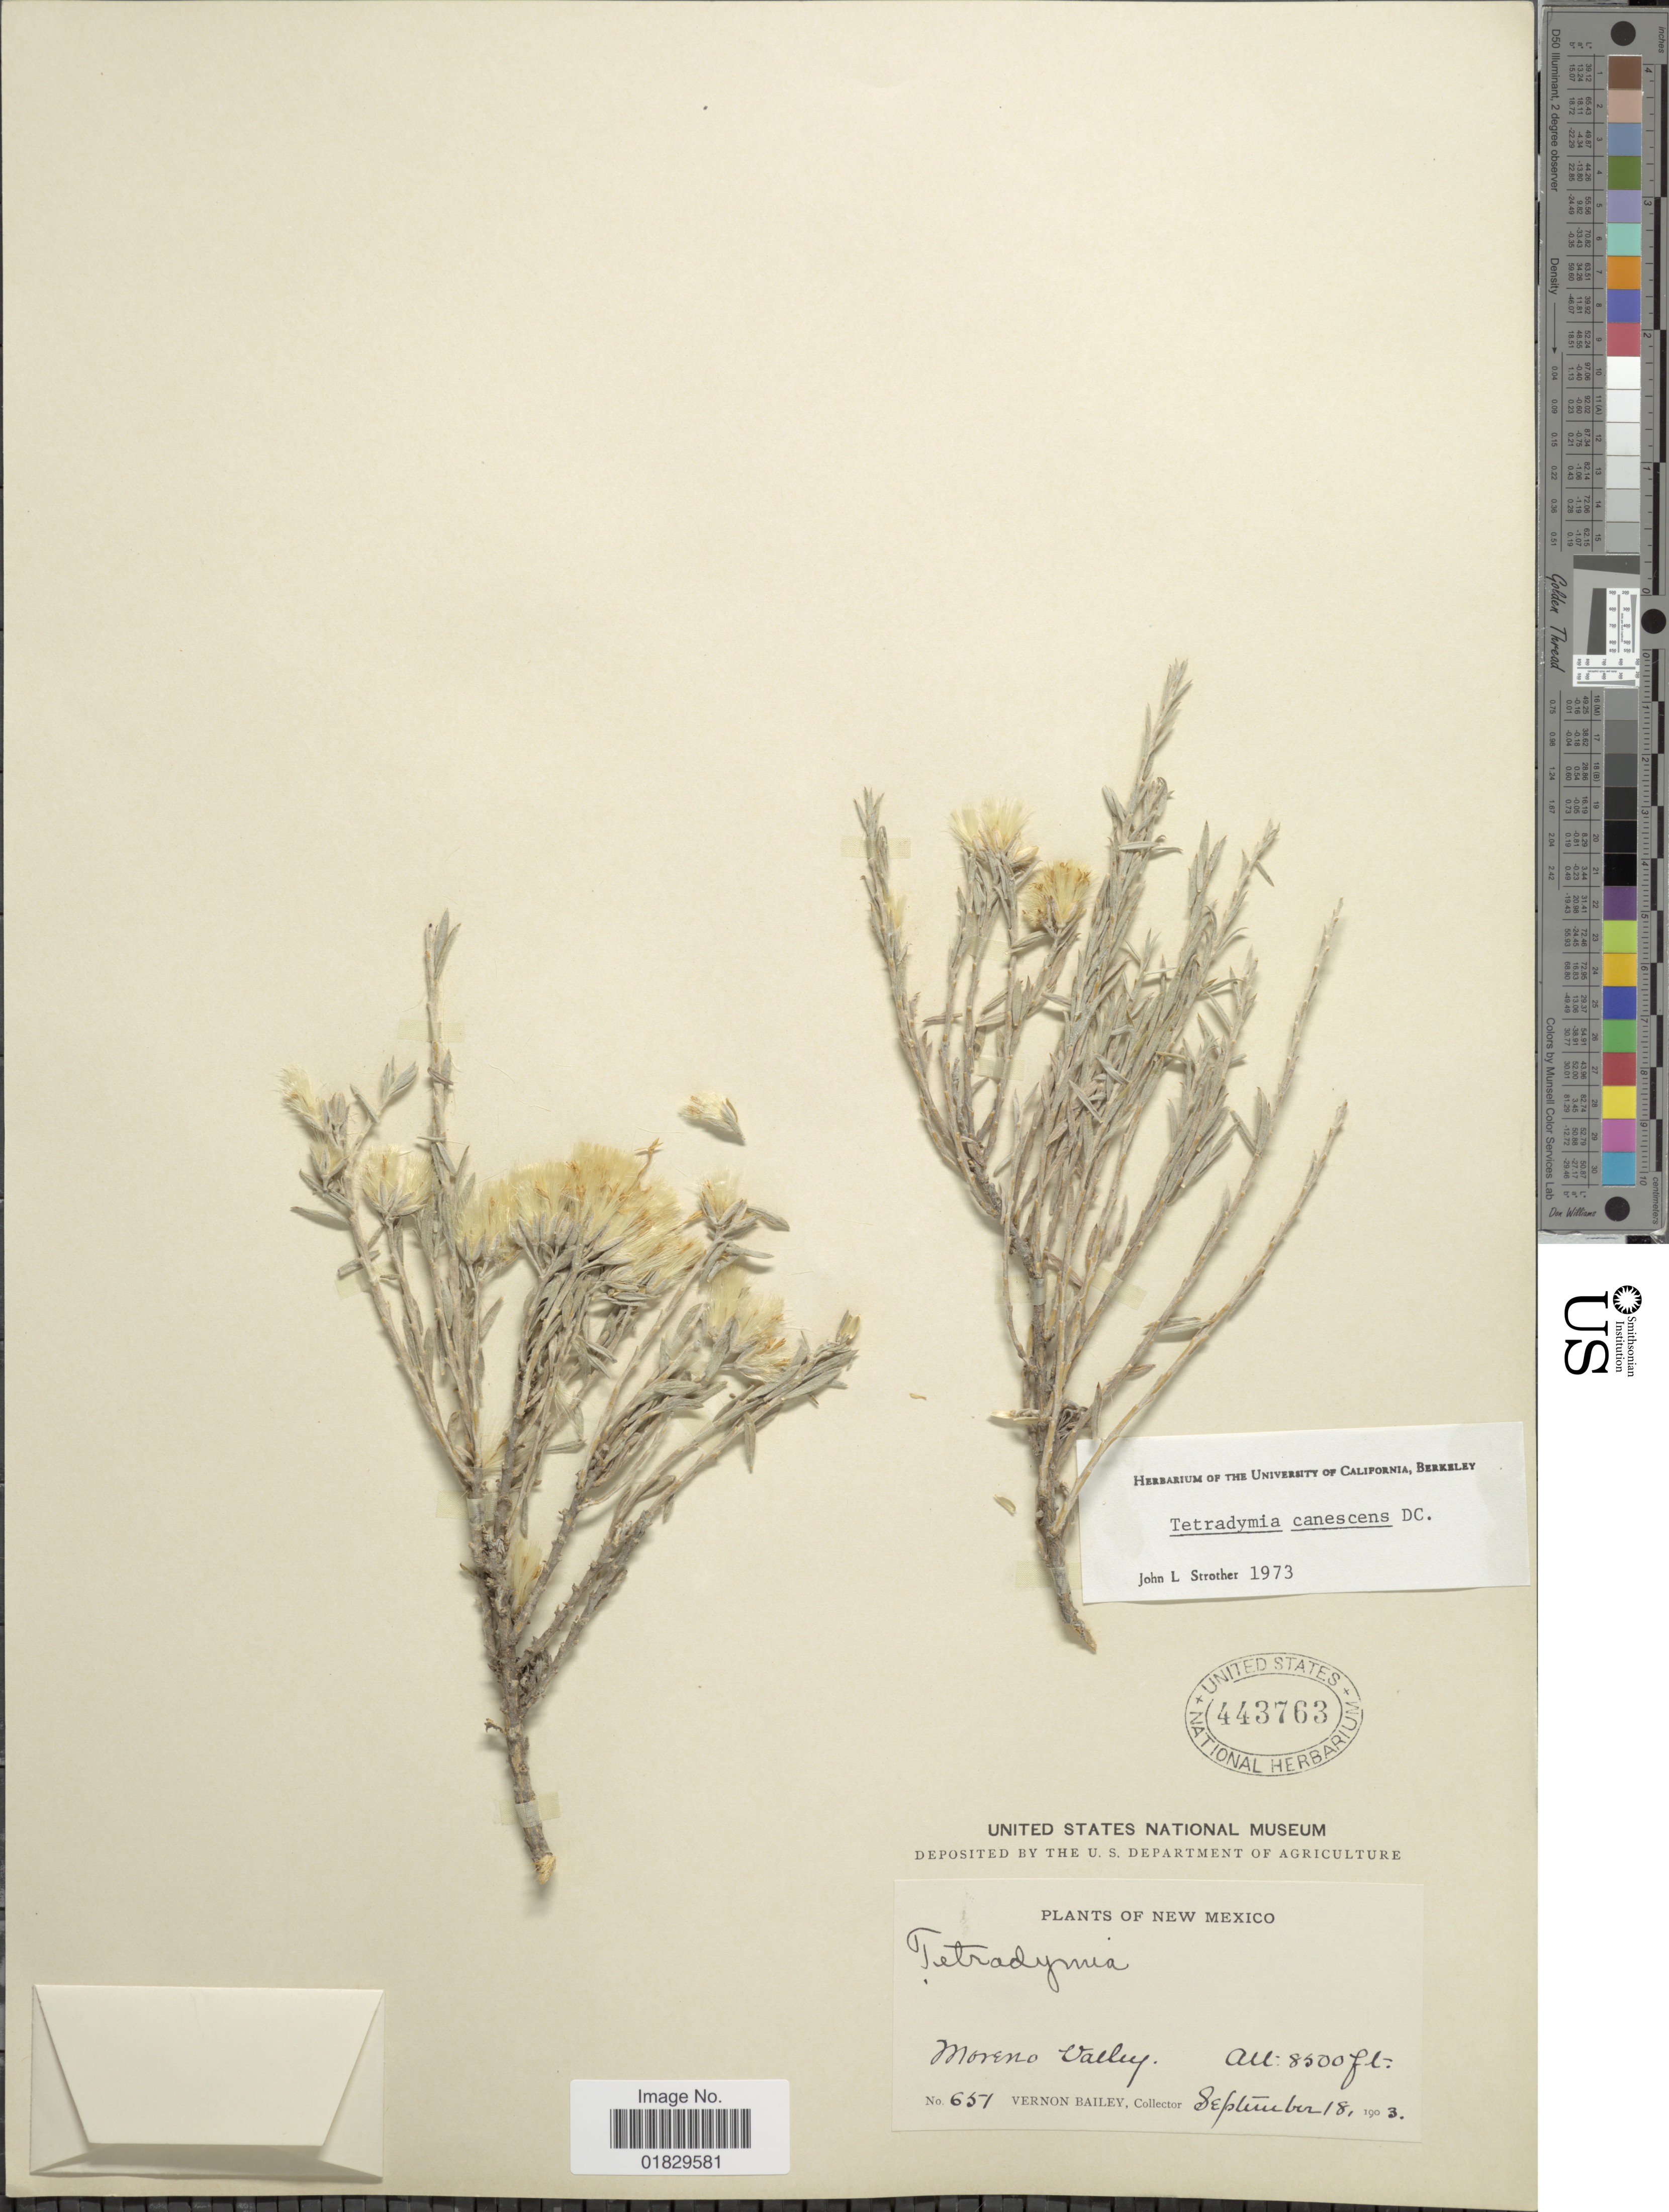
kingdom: Plantae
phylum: Tracheophyta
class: Magnoliopsida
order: Asterales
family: Asteraceae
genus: Tetradymia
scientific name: Tetradymia canescens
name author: DC.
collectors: V. O. Bailey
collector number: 651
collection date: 1903-09-18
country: United States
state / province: New Mexico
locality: Moreno Valley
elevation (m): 2591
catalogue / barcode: US 443763